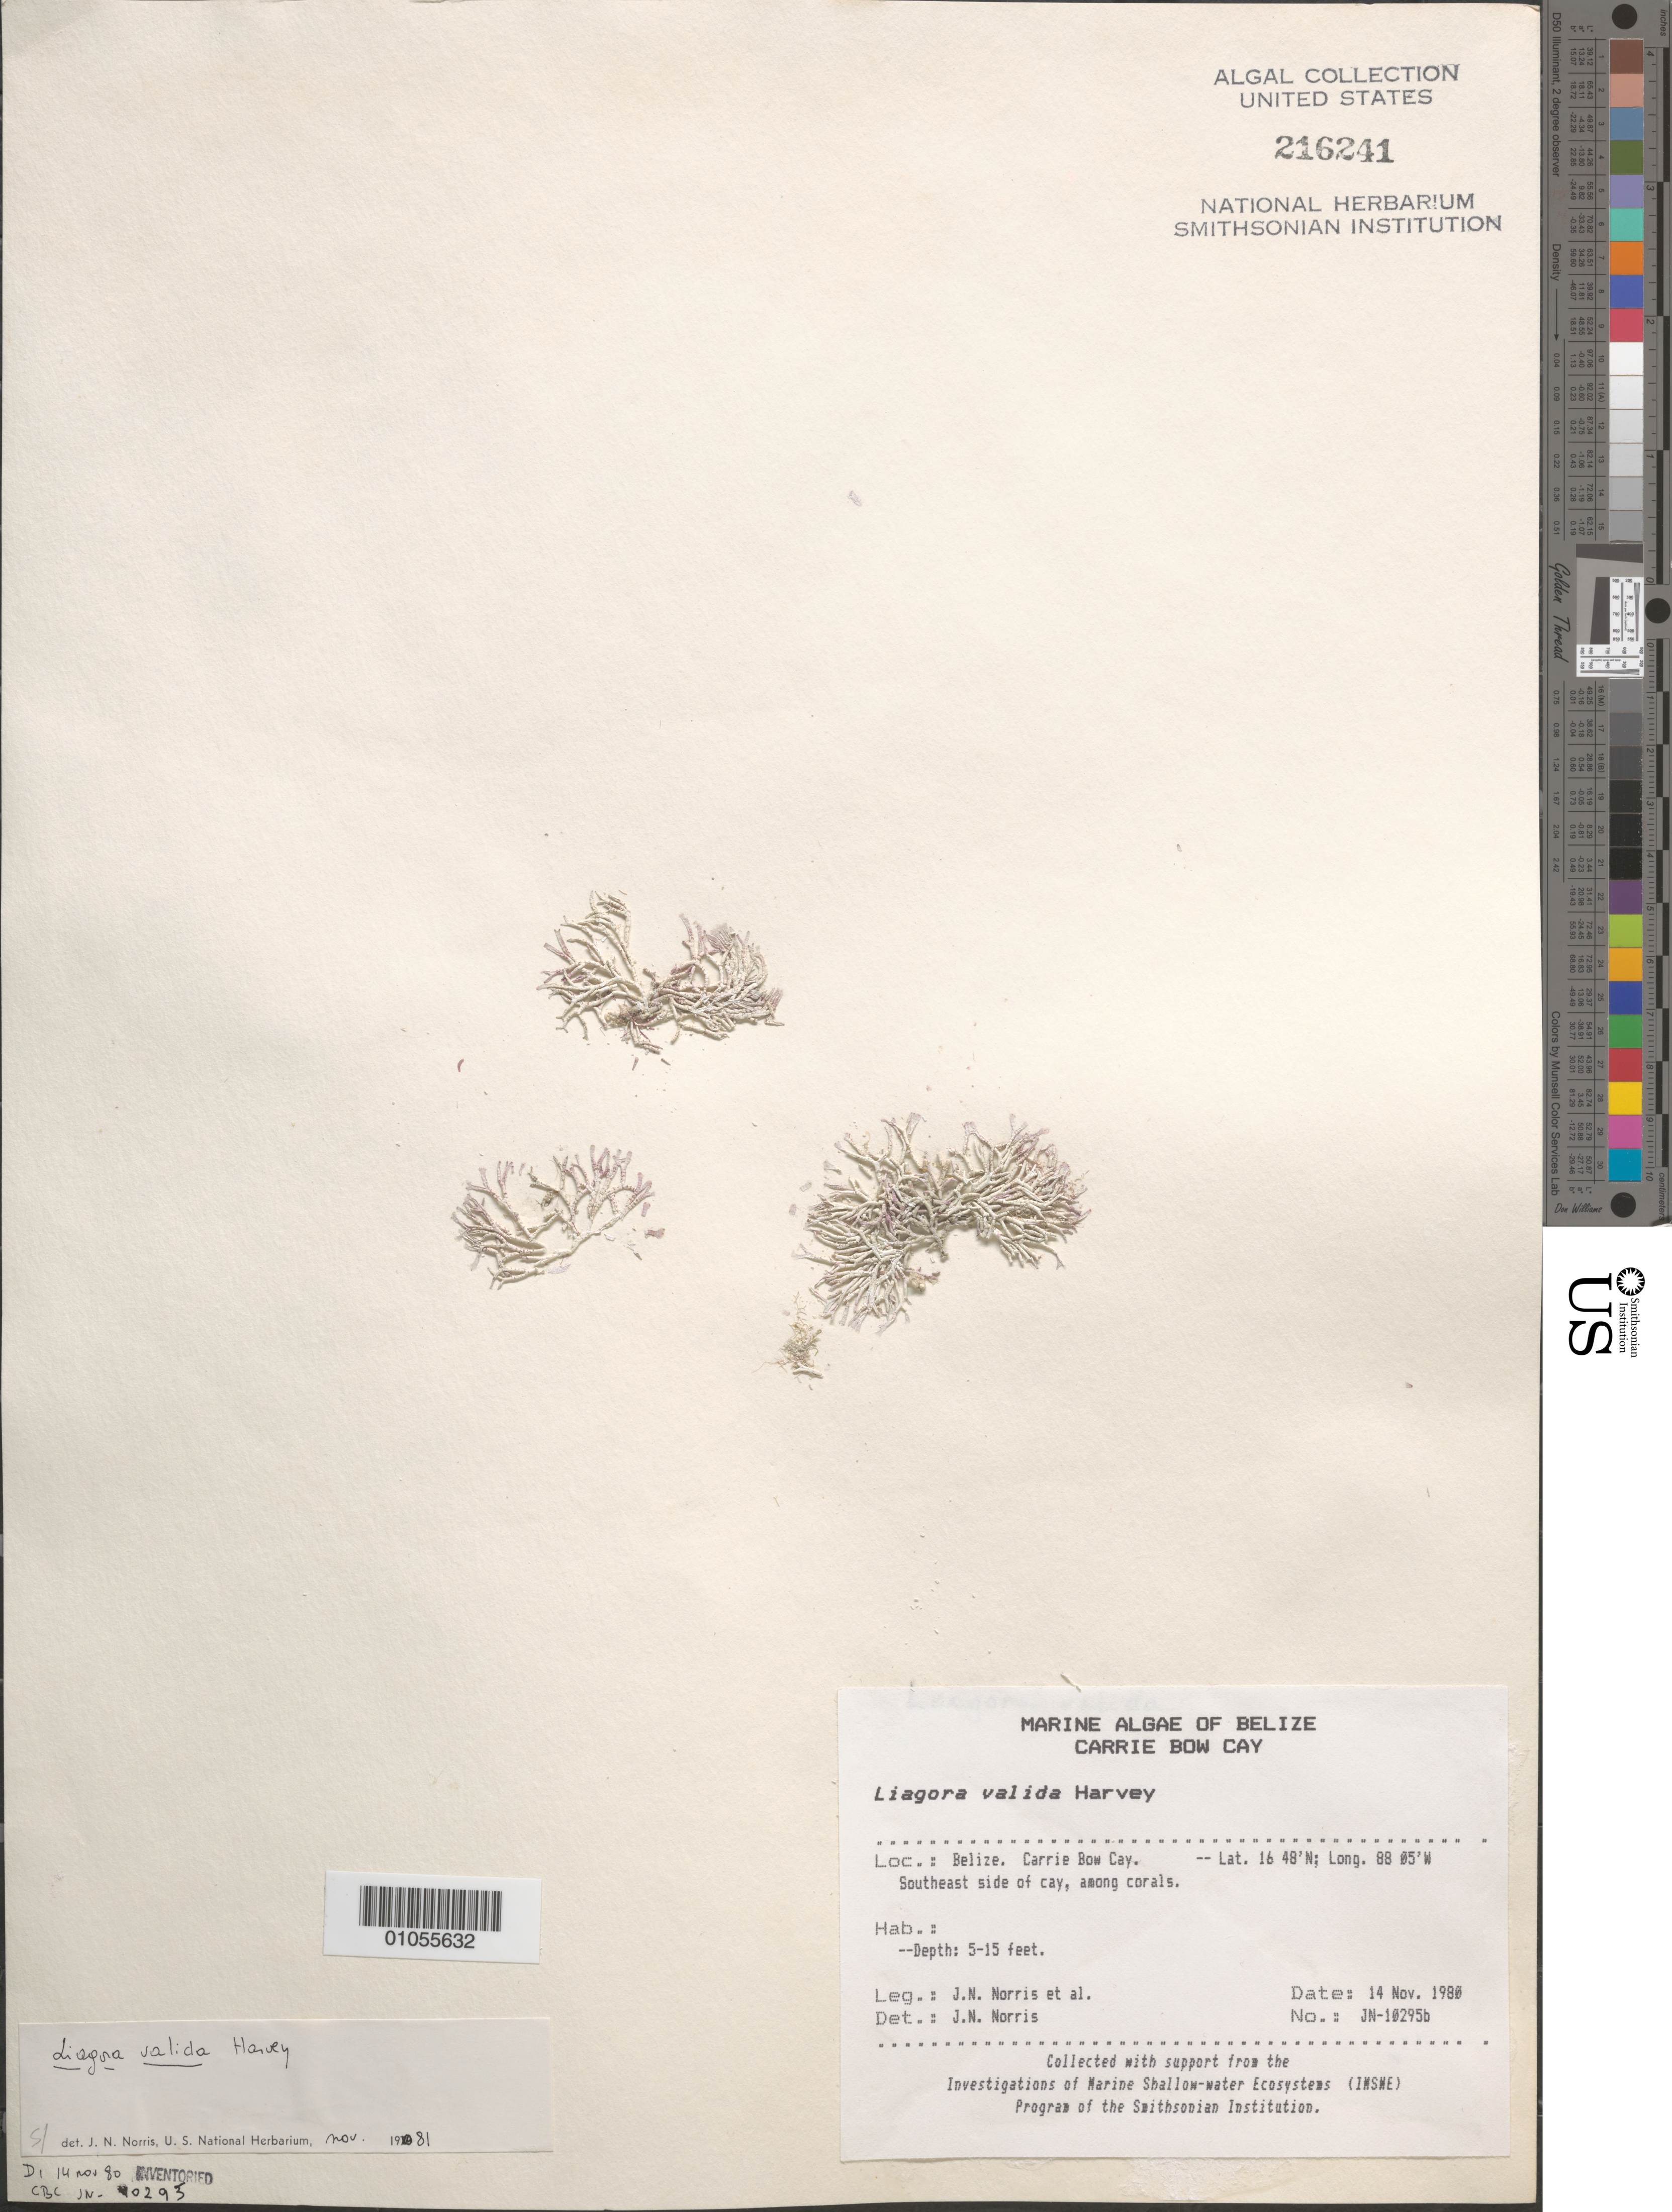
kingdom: Plantae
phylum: Rhodophyta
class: Florideophyceae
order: Nemaliales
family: Liagoraceae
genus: Titanophycus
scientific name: Titanophycus validus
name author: (Harv.) Huisman et al.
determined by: Algae name updating Project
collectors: J. N. Norris & et al.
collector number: JN-10295b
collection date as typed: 14 Nov 1980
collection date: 1980-11-14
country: Belize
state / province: Stann Creek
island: Carrie Bow Cay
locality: Southeast side of cay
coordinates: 16 48'N, 88 05'W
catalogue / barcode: US 216241